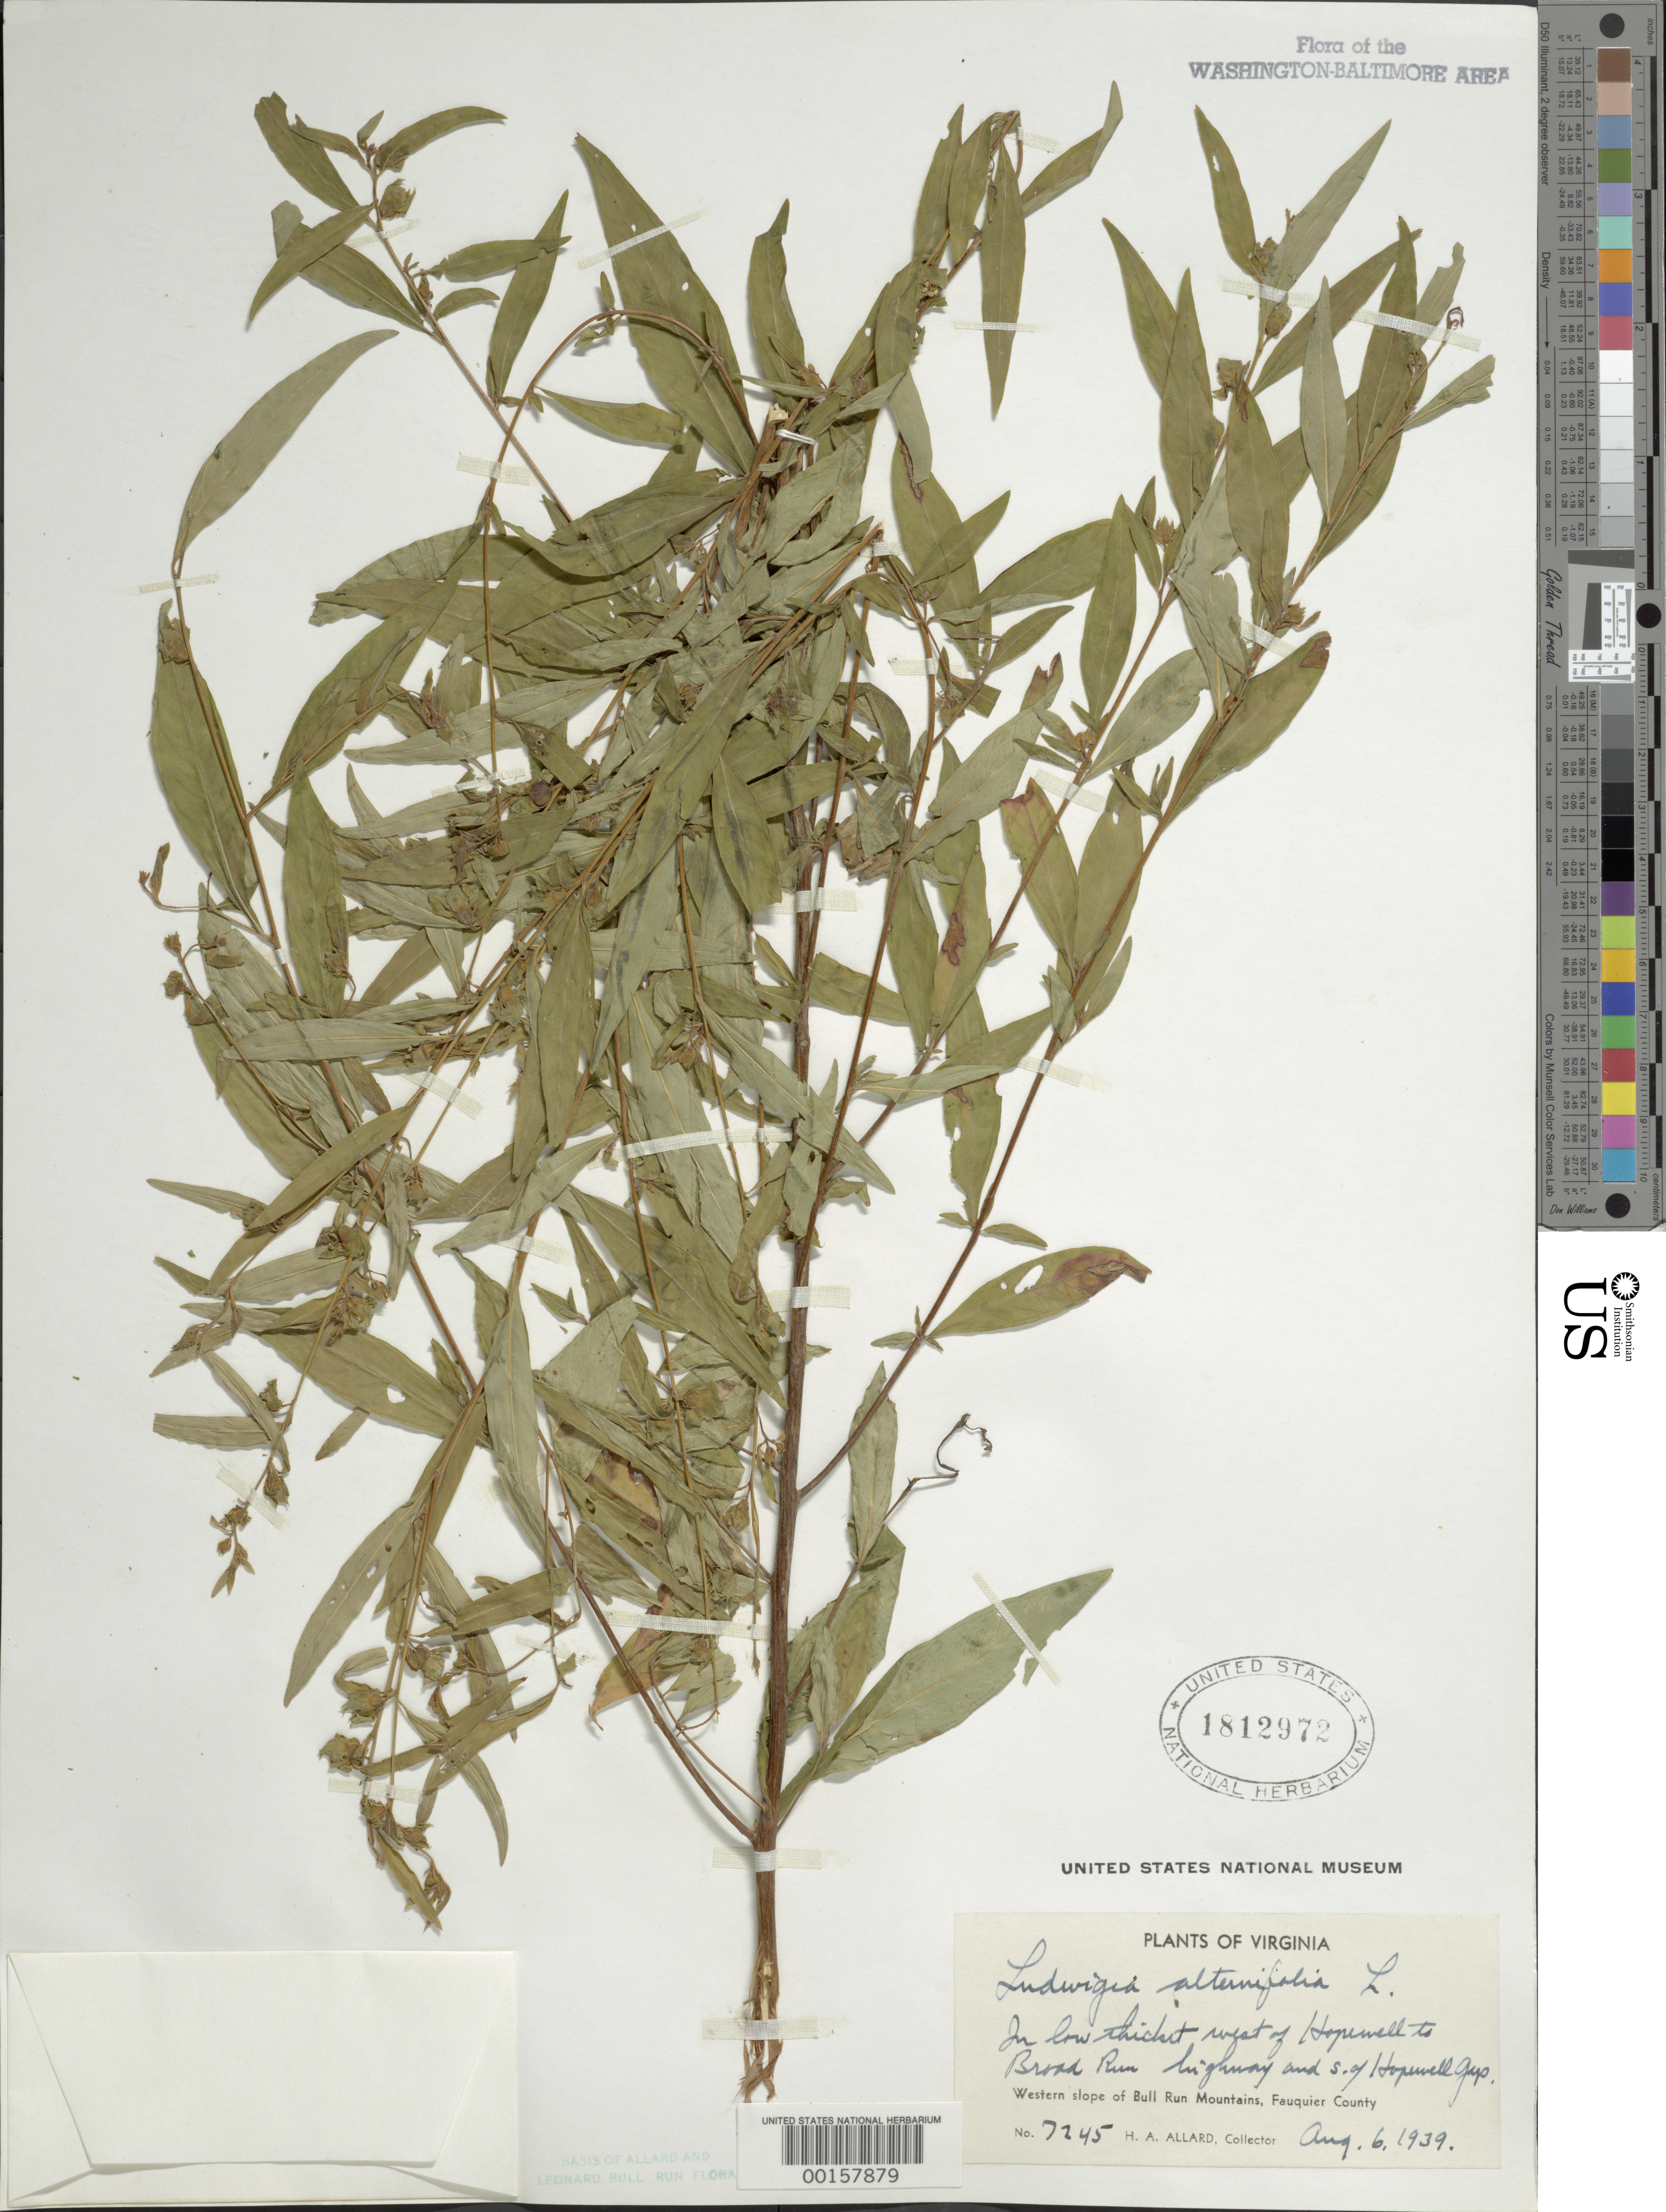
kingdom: Plantae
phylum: Tracheophyta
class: Magnoliopsida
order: Myrtales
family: Onagraceae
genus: Ludwigia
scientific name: Ludwigia alternifolia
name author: L.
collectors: H. A. Allard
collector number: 7245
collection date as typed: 06 Aug 1939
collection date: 1939-08-06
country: United States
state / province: Virginia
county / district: Fauquier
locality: W of Hopewell to Broad Run, Hwy S of Hopewell Gap, western slope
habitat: In low thicket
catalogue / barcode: US 1812972